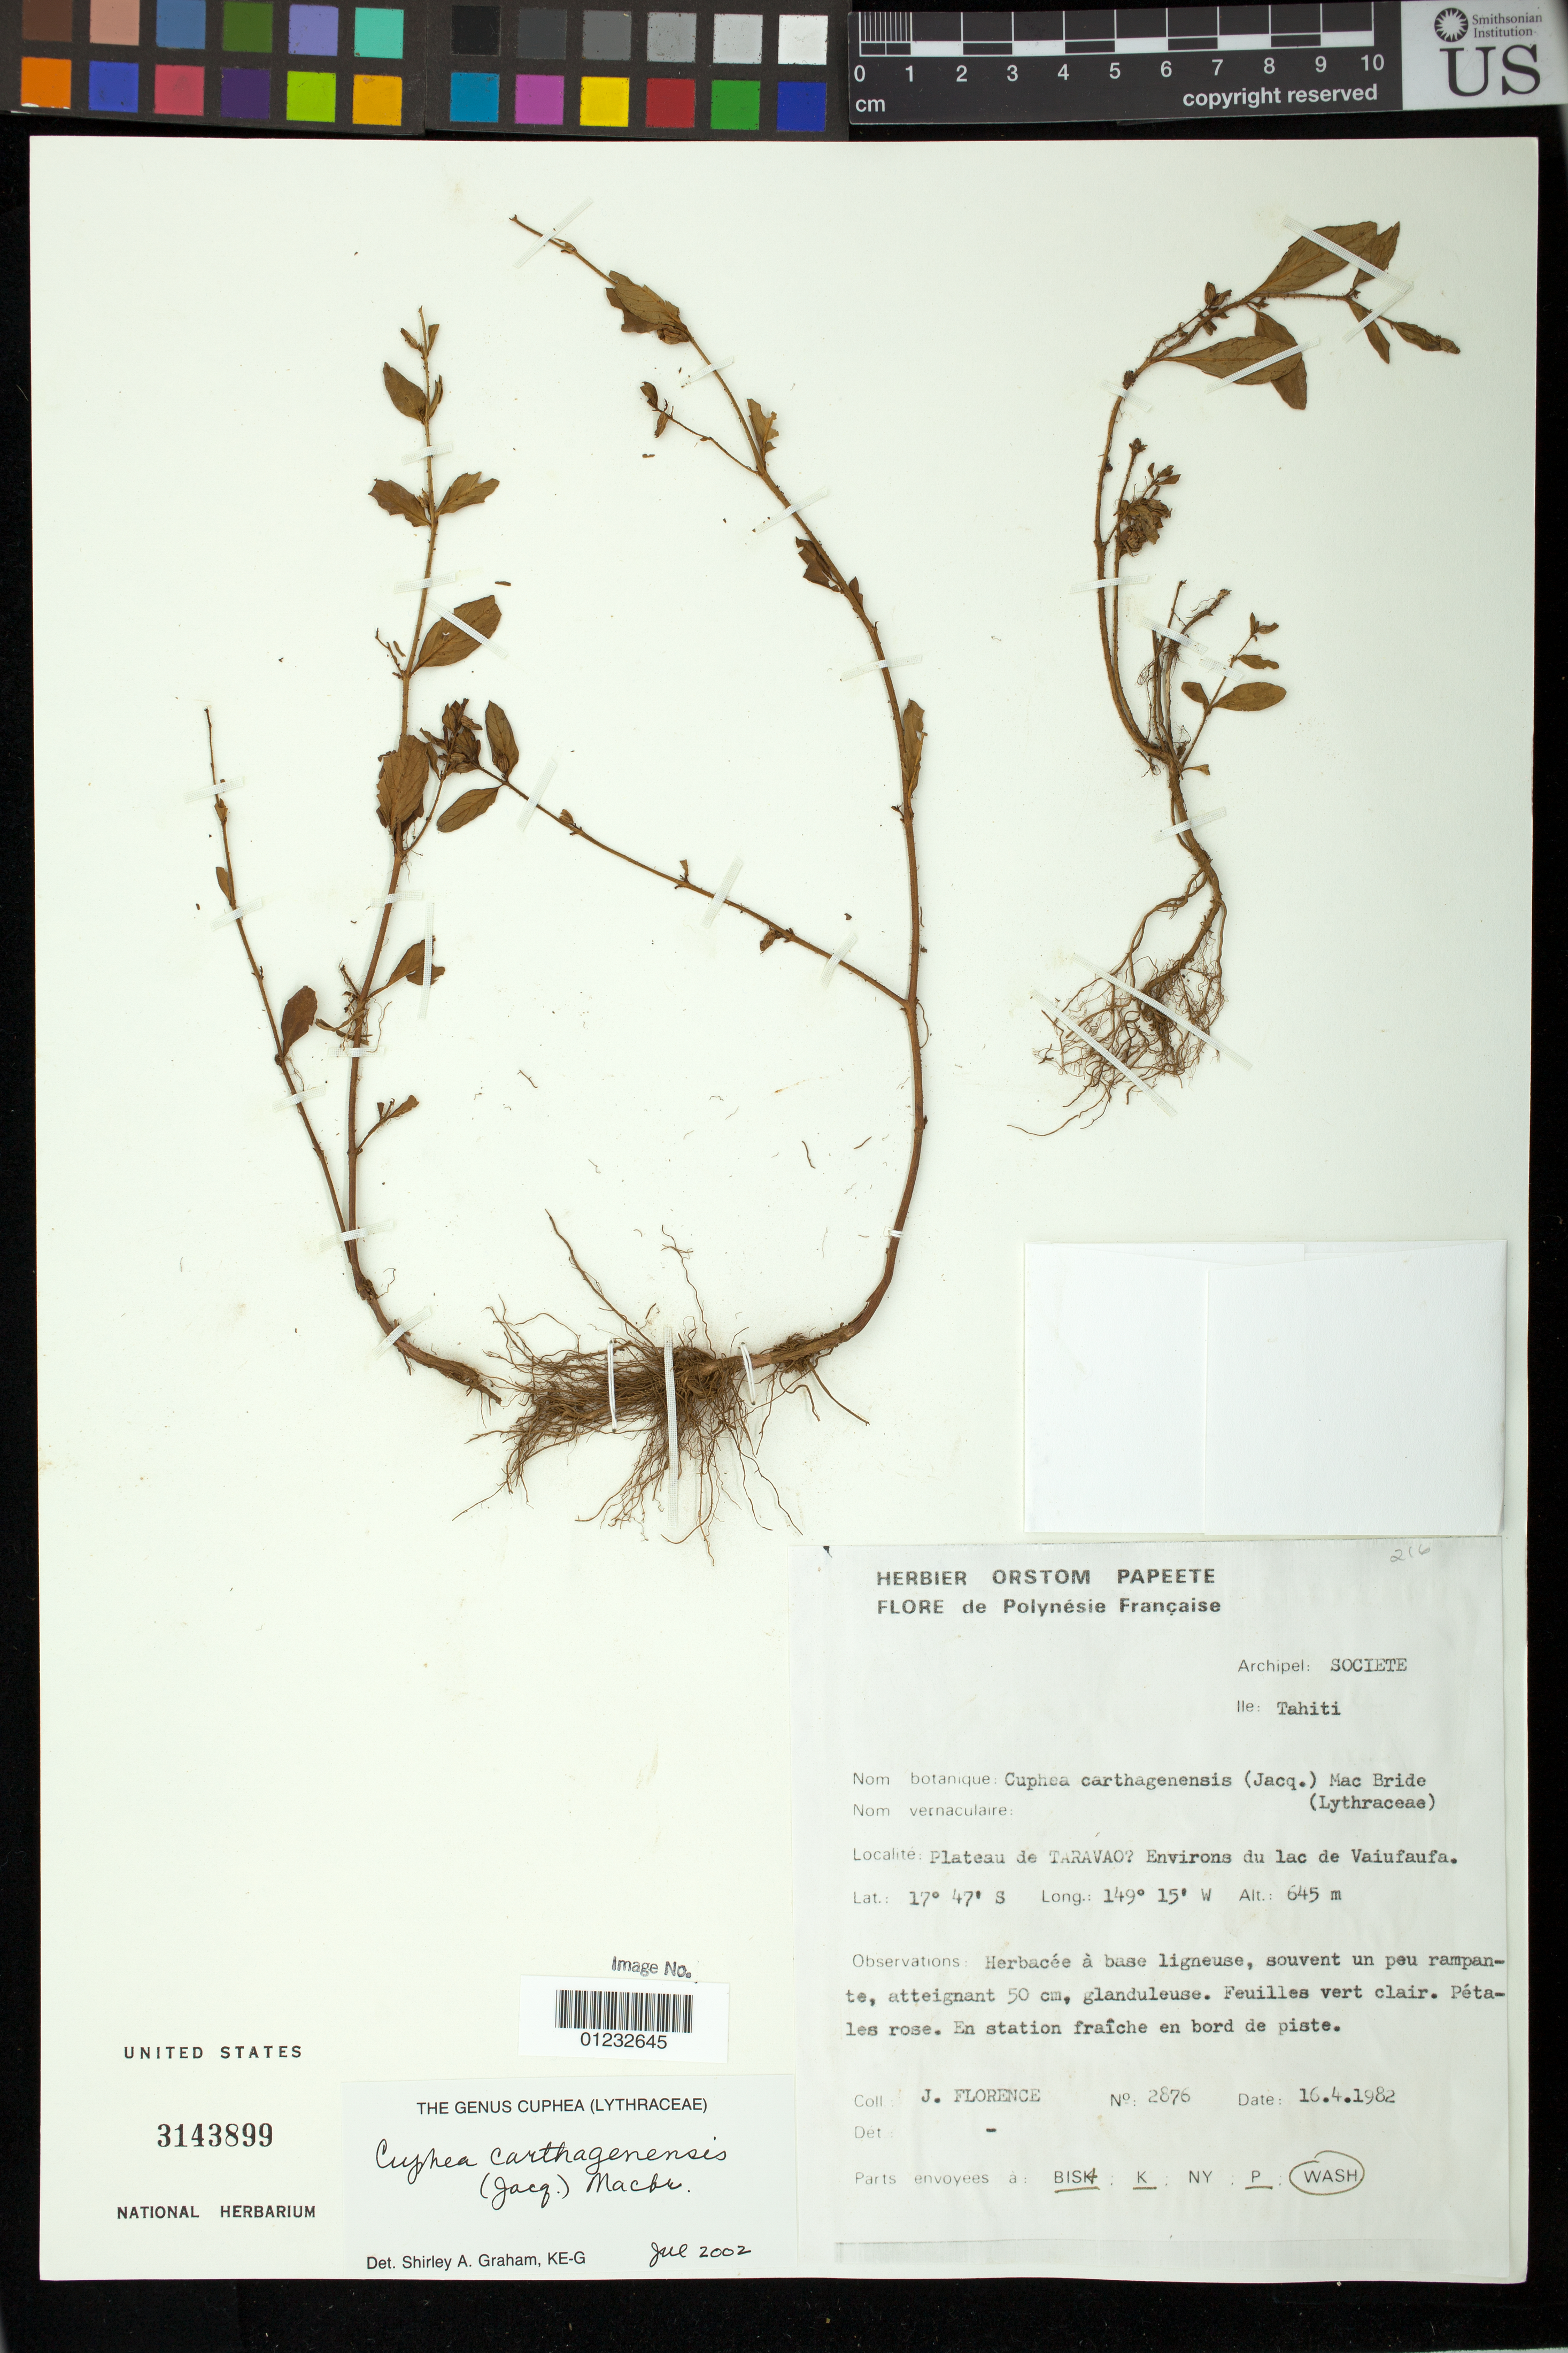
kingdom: Plantae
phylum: Tracheophyta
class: Magnoliopsida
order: Myrtales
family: Lythraceae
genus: Cuphea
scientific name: Cuphea carthagenensis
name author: (Jacq.) J.F. Macbr.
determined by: Graham, Shirley Ann Tousch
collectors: J. Florence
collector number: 2876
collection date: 1982-04-16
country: French Polynesia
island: Tahiti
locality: Plateau de Taravao? Environs du lac de Vaiufaufa. En bord de piste.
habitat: En station fraìche.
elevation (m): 645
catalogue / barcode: US 3143899